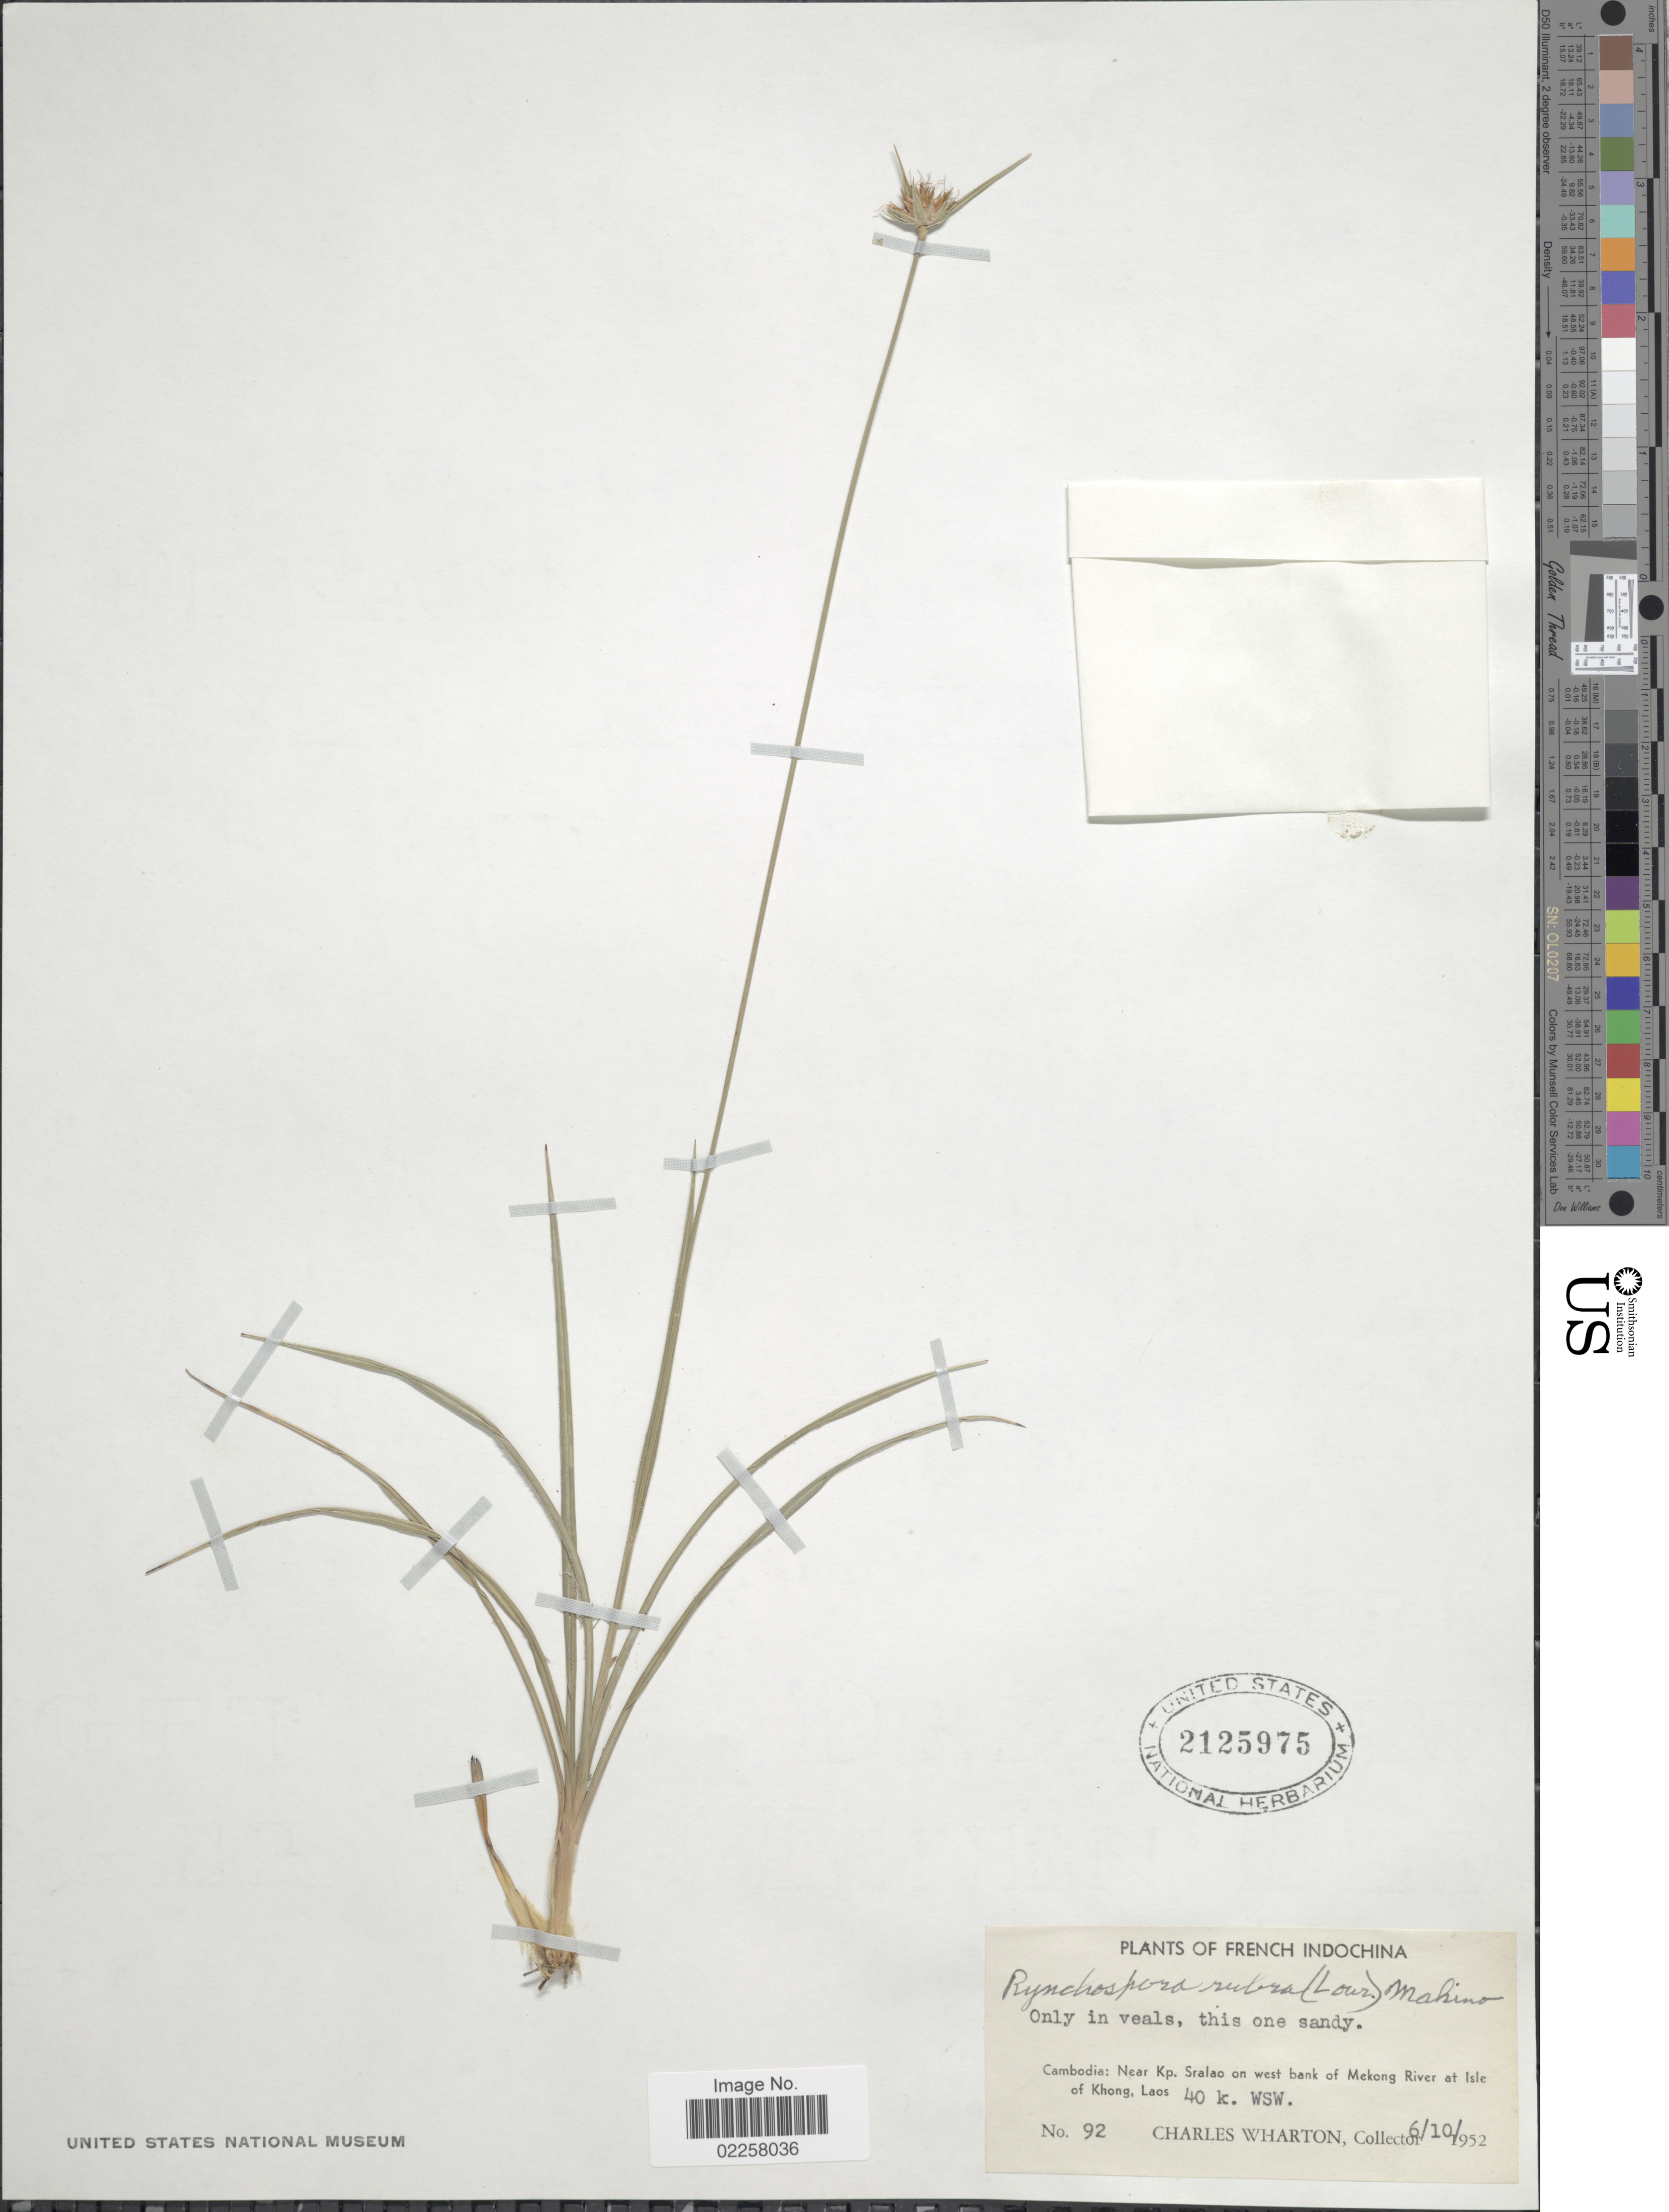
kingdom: Plantae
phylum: Tracheophyta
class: Liliopsida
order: Poales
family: Cyperaceae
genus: Rhynchospora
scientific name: Rhynchospora rubra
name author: (Lour.) Makino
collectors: C. Wharton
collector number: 92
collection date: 1952-10-06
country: Cambodia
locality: Near Kp. Sralao on west bank of Mekong River at Isle of Khong, Laos. 40 k. WSW.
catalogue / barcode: US 2125975